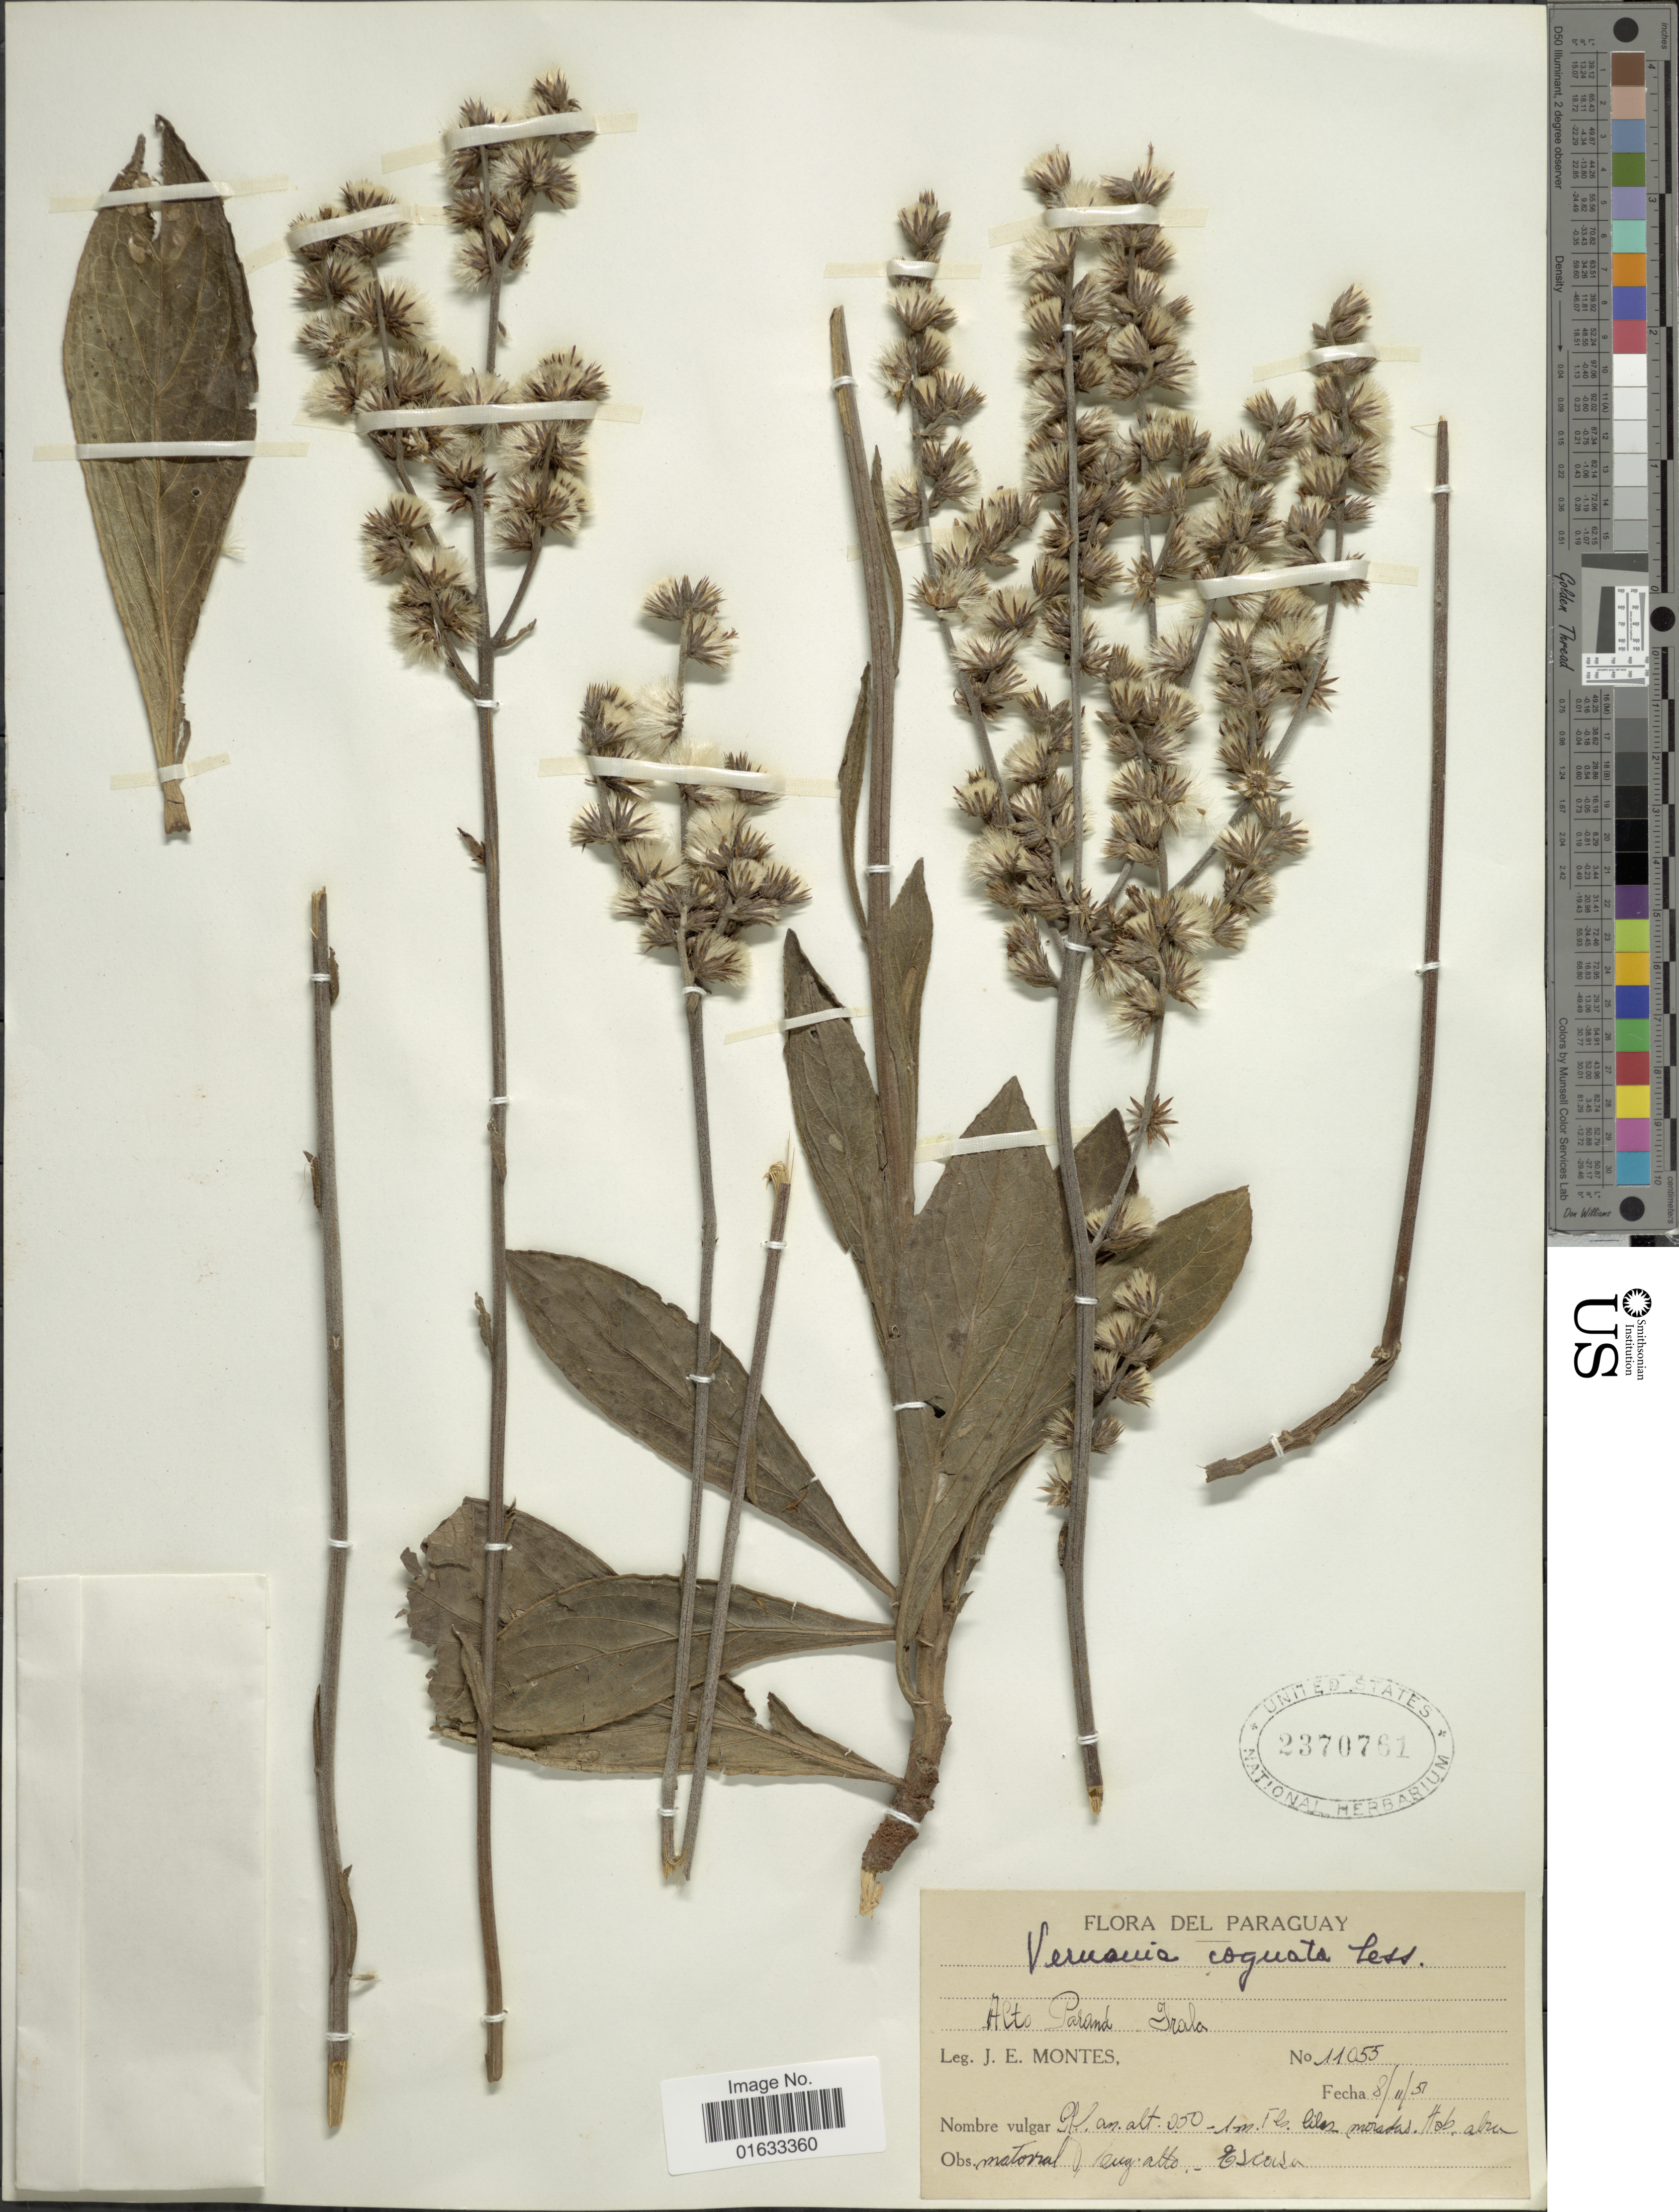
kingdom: Plantae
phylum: Tracheophyta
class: Magnoliopsida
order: Asterales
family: Asteraceae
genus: Chrysolaena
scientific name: Chrysolaena platensis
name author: (Spreng.) H. Rob.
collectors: J. E. Montes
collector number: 11055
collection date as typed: Transcribed d/m/y: 8/11/51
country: Paraguay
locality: Alto Parana Irala.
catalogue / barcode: US 2370761